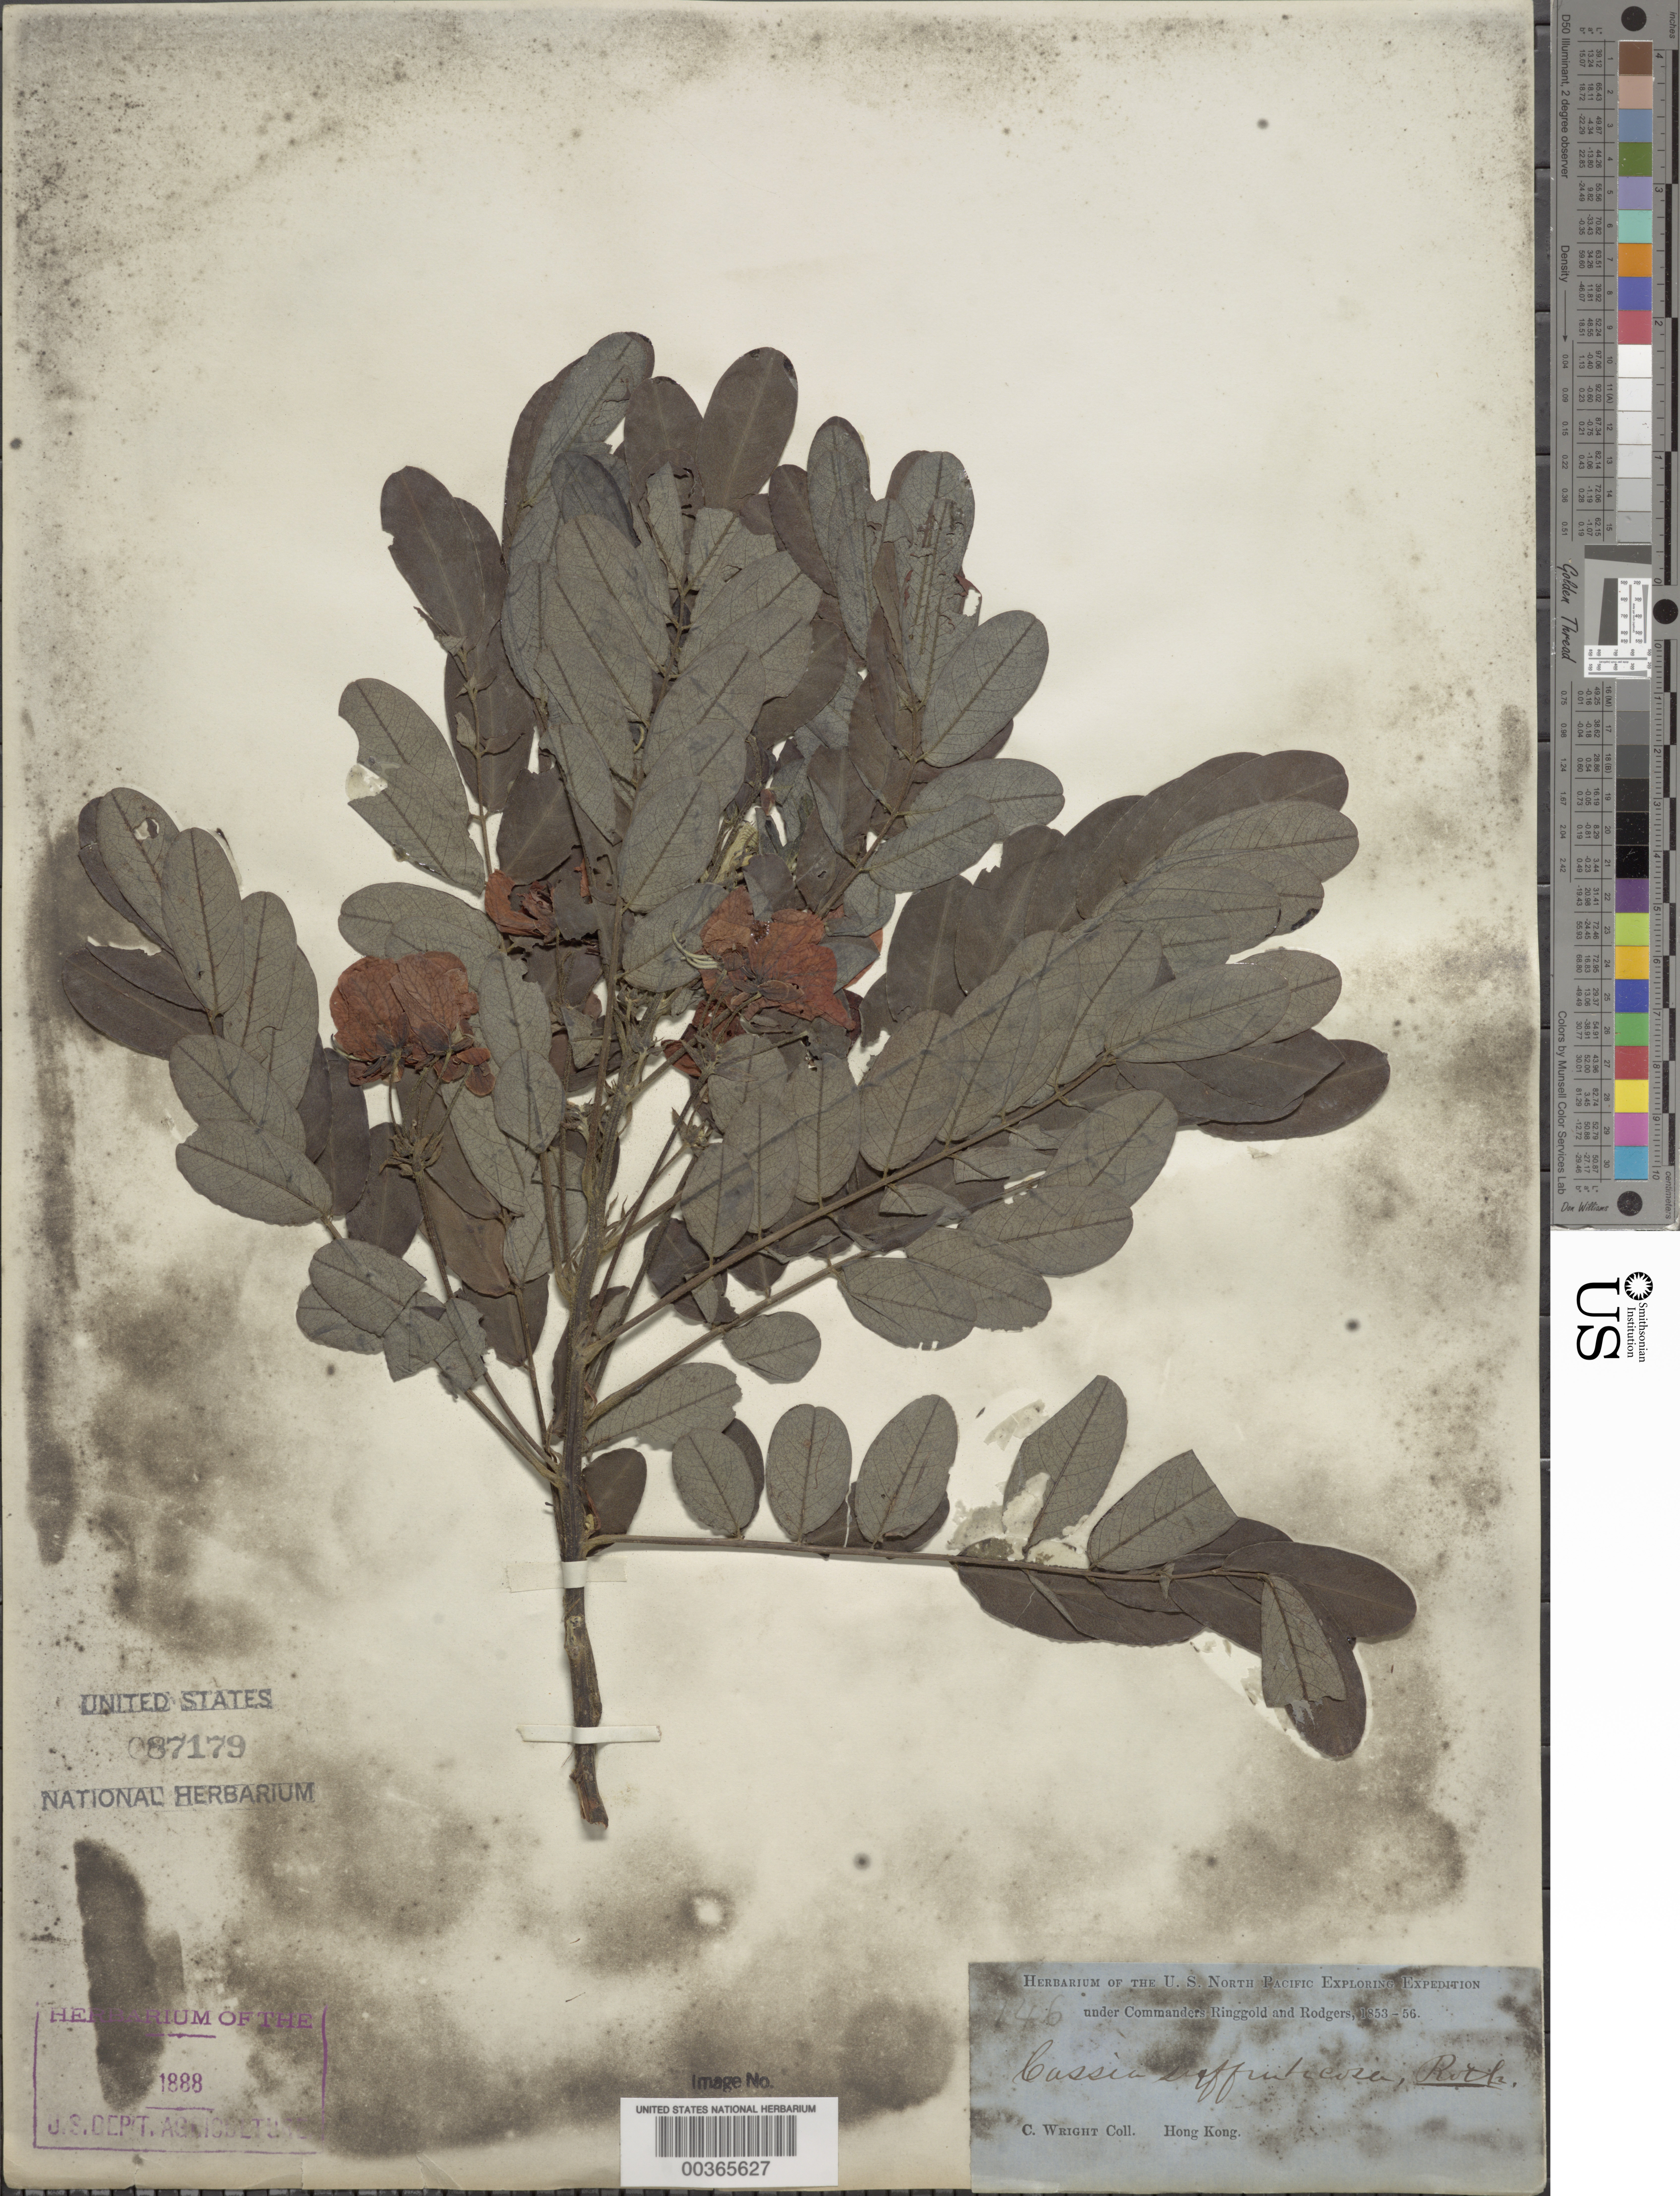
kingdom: Plantae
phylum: Tracheophyta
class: Magnoliopsida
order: Fabales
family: Fabaceae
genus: Senna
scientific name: Senna surattensis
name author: (Burm. f.) H.S. Irwin & Barneby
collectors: C. Wright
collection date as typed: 1853 to -- -- 1856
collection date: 1853/1856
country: China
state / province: Hong Kong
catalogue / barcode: US 87179